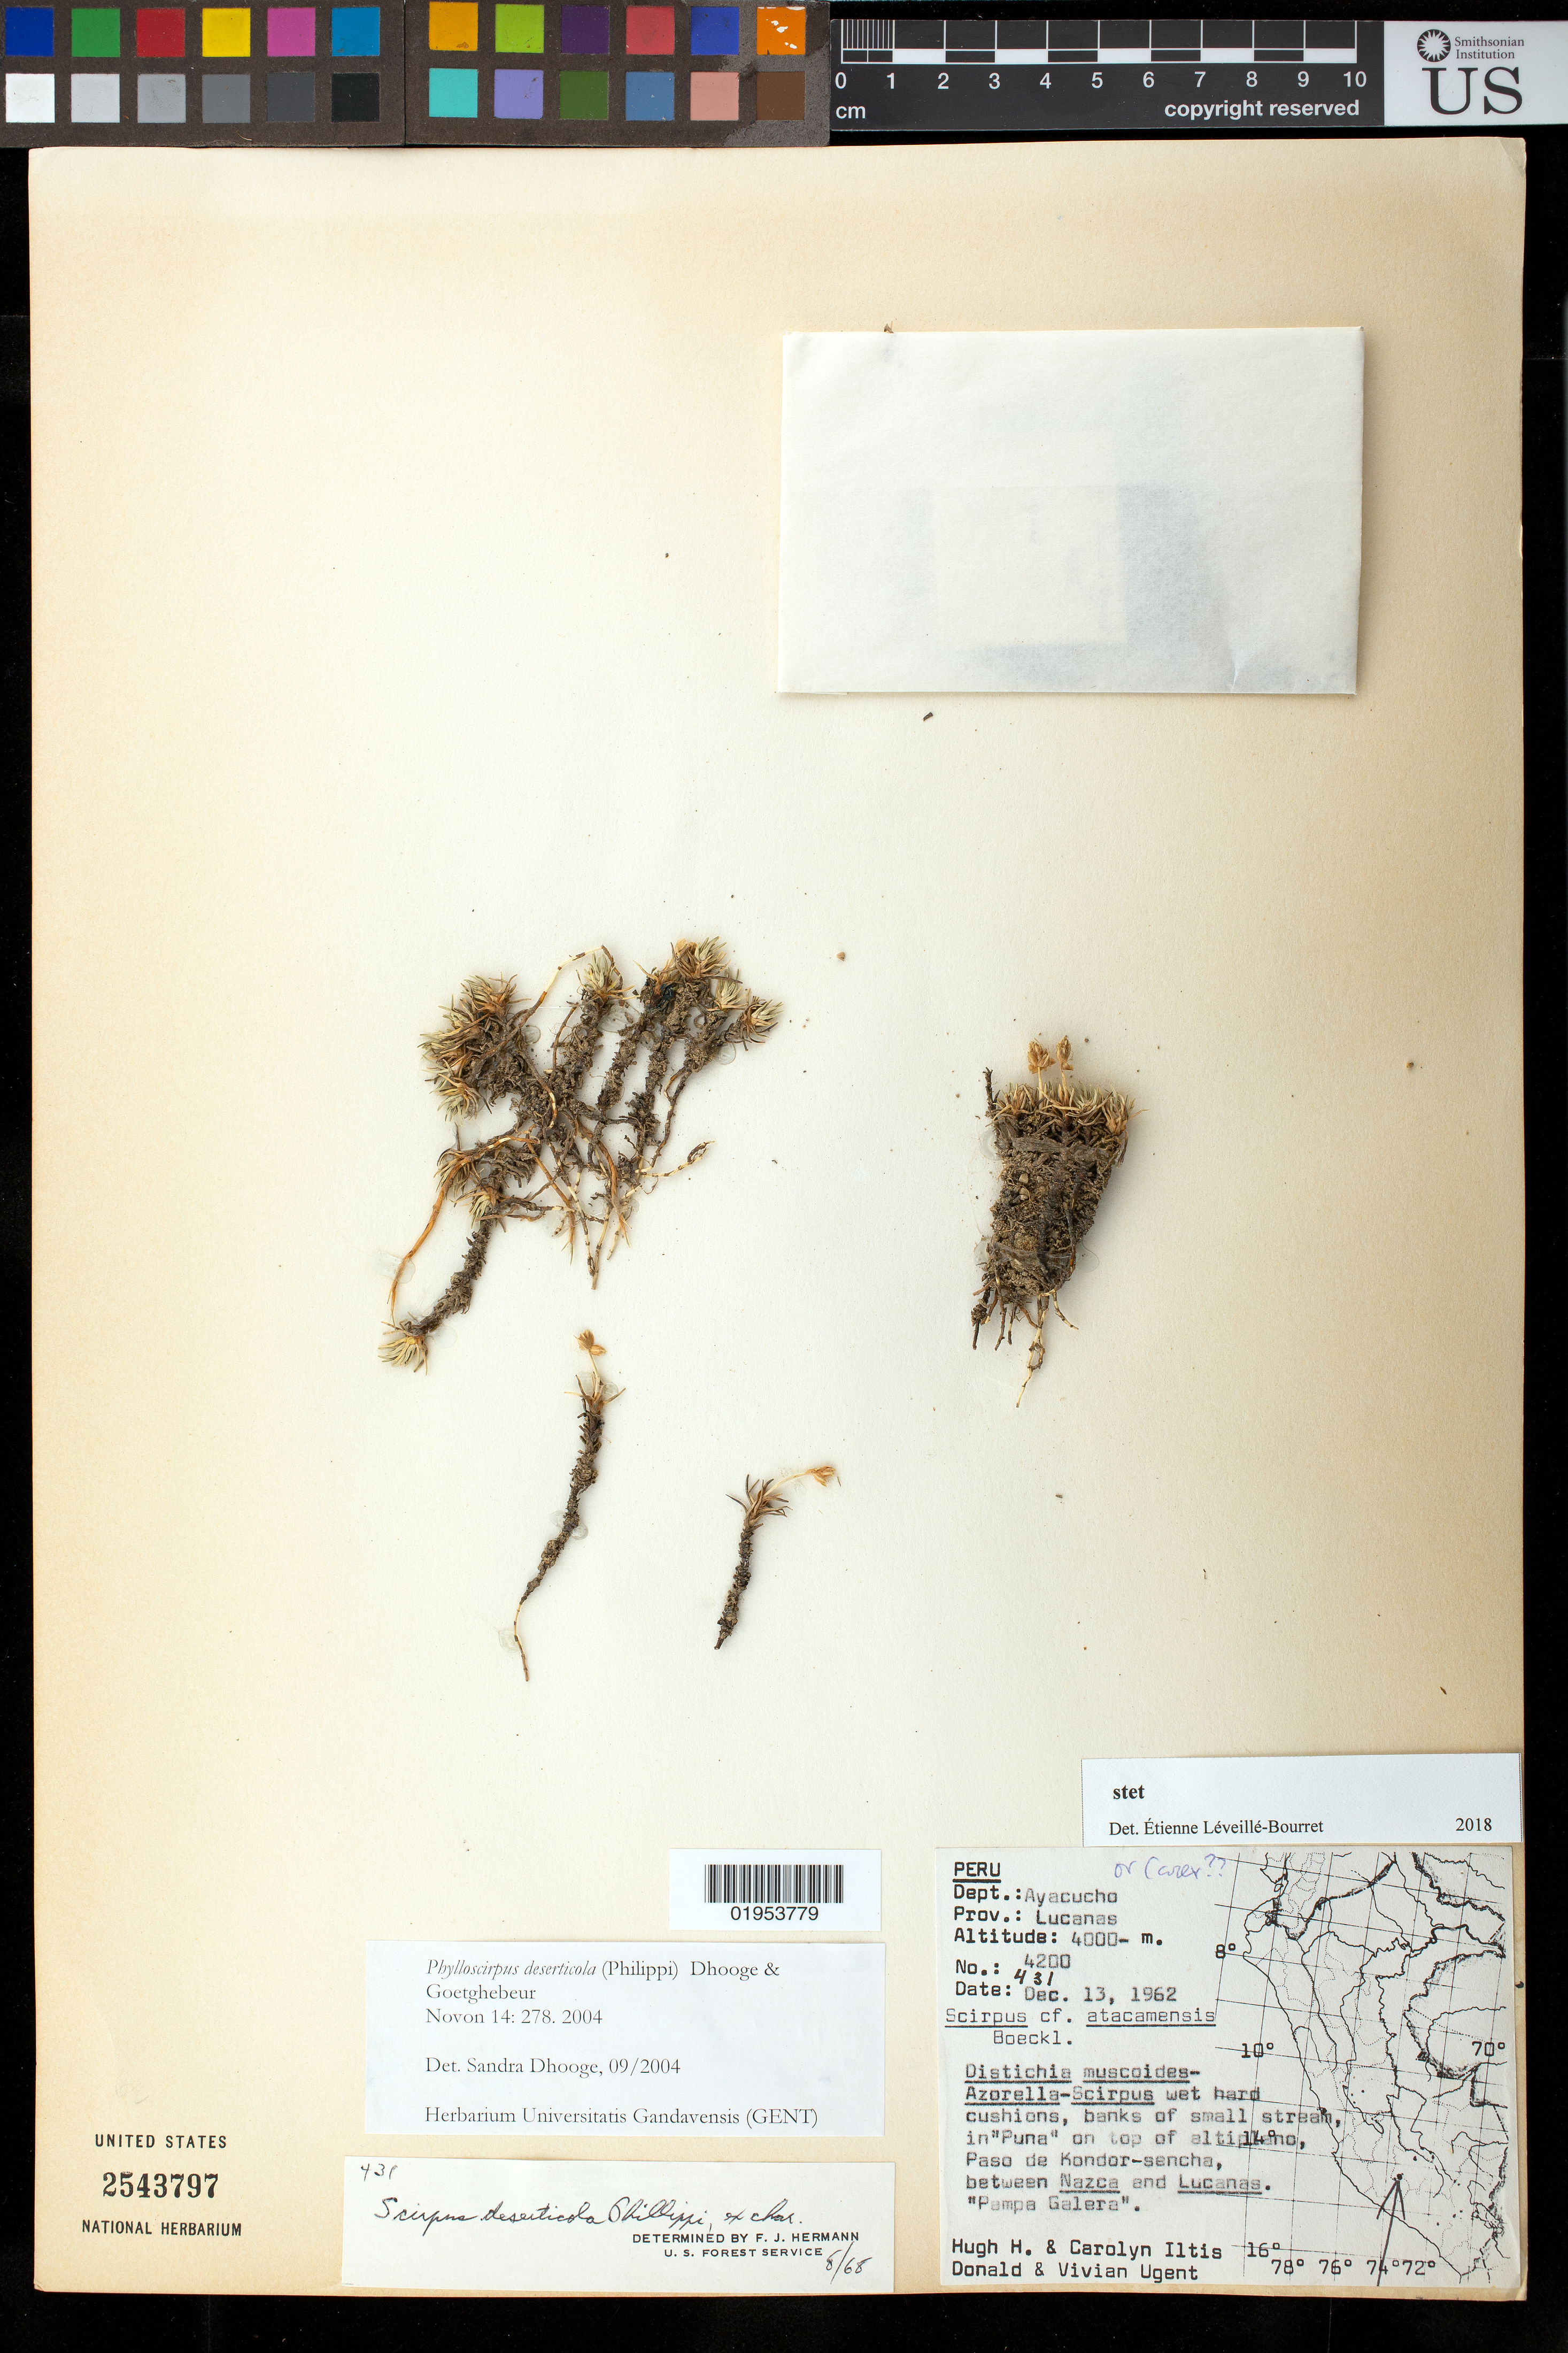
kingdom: Plantae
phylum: Tracheophyta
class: Liliopsida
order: Poales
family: Cyperaceae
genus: Phylloscirpus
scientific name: Phylloscirpus deserticola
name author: (Phil.) Dhooge & Goetgh.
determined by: Dhooge, S.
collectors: H. H. Iltis, C. M Iltis, D. Ugent & V. Ugent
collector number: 431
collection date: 1962-12-13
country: Peru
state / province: Ayacucho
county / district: Lucanas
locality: In "puna" on top of Altoplano. Paso de Kondor-sencha, between Nazca and Lucanas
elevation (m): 4000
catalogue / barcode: US 2543797